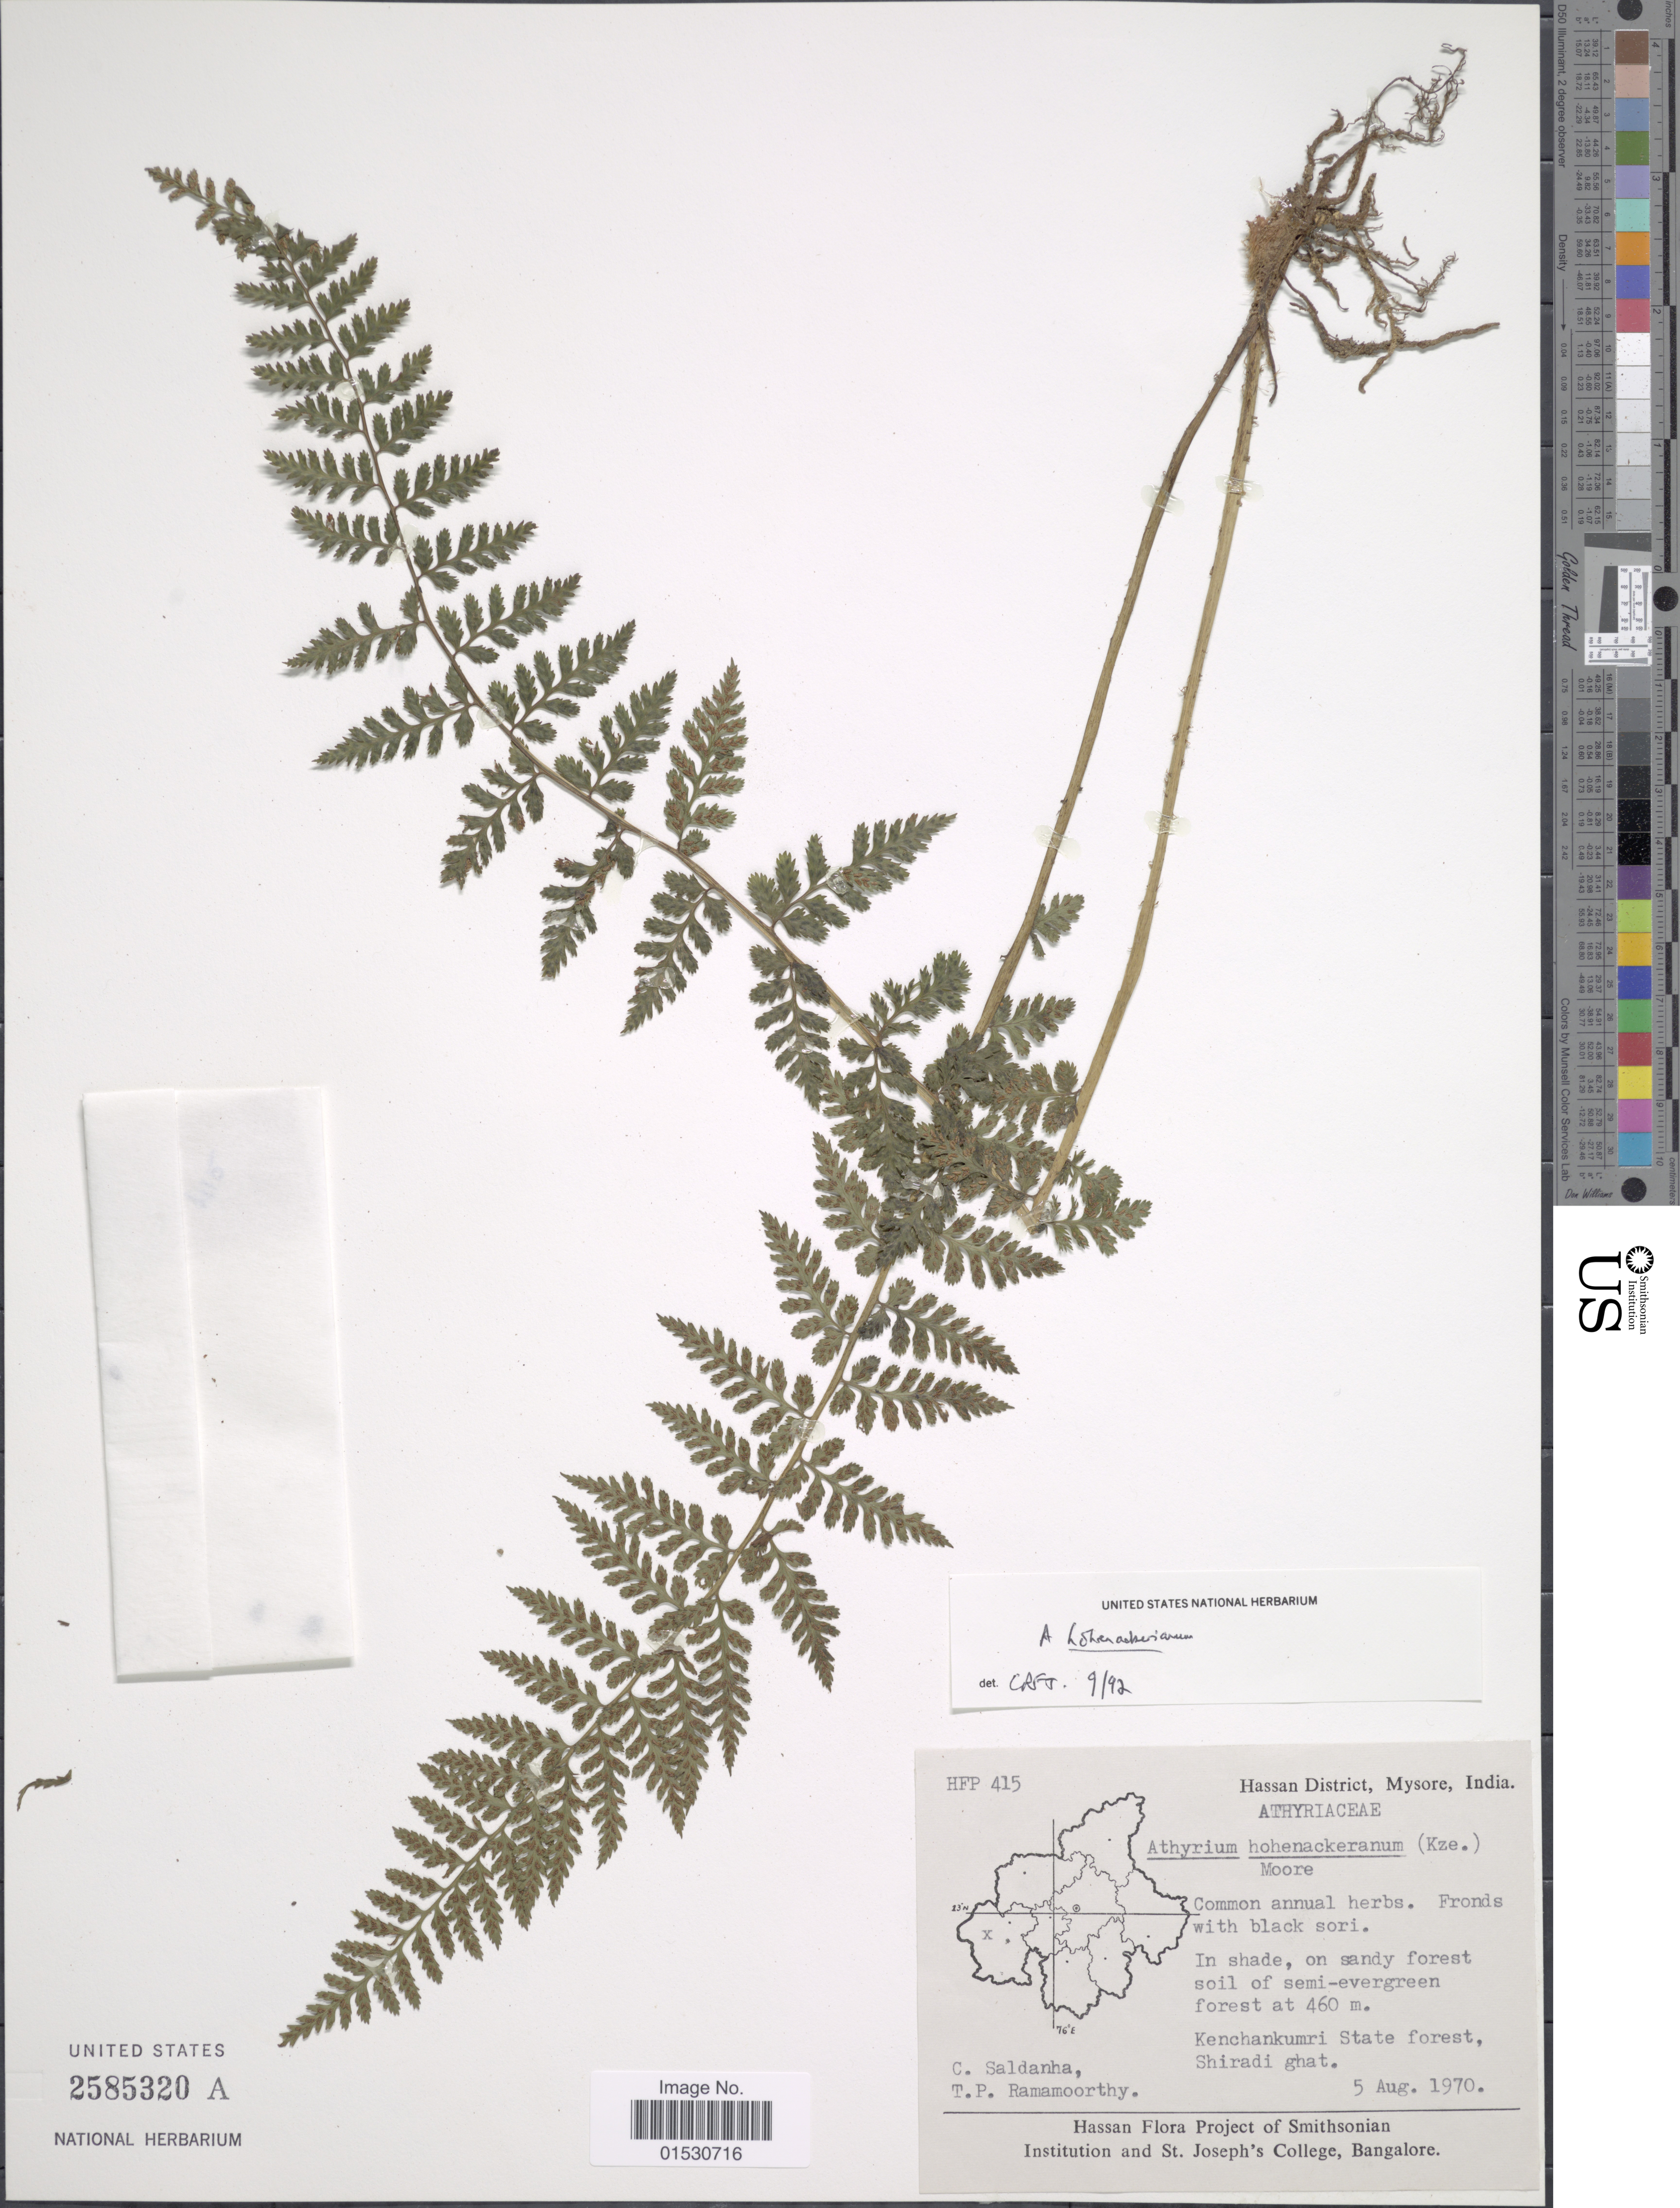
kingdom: Plantae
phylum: Tracheophyta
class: Polypodiopsida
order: Polypodiales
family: Athyriaceae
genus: Athyrium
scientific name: Athyrium hohenacherianum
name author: (Kunze) T. Moore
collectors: C. Saldanha & T. P. Ramamoorthy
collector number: HFP 415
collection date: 1970-08-05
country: India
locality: Hassan District, Mysore, in shade, on sandy forest soil of semi-evergreen forest, Kenchankumri State forest Shiradi ghat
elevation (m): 460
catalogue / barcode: US 2585320A